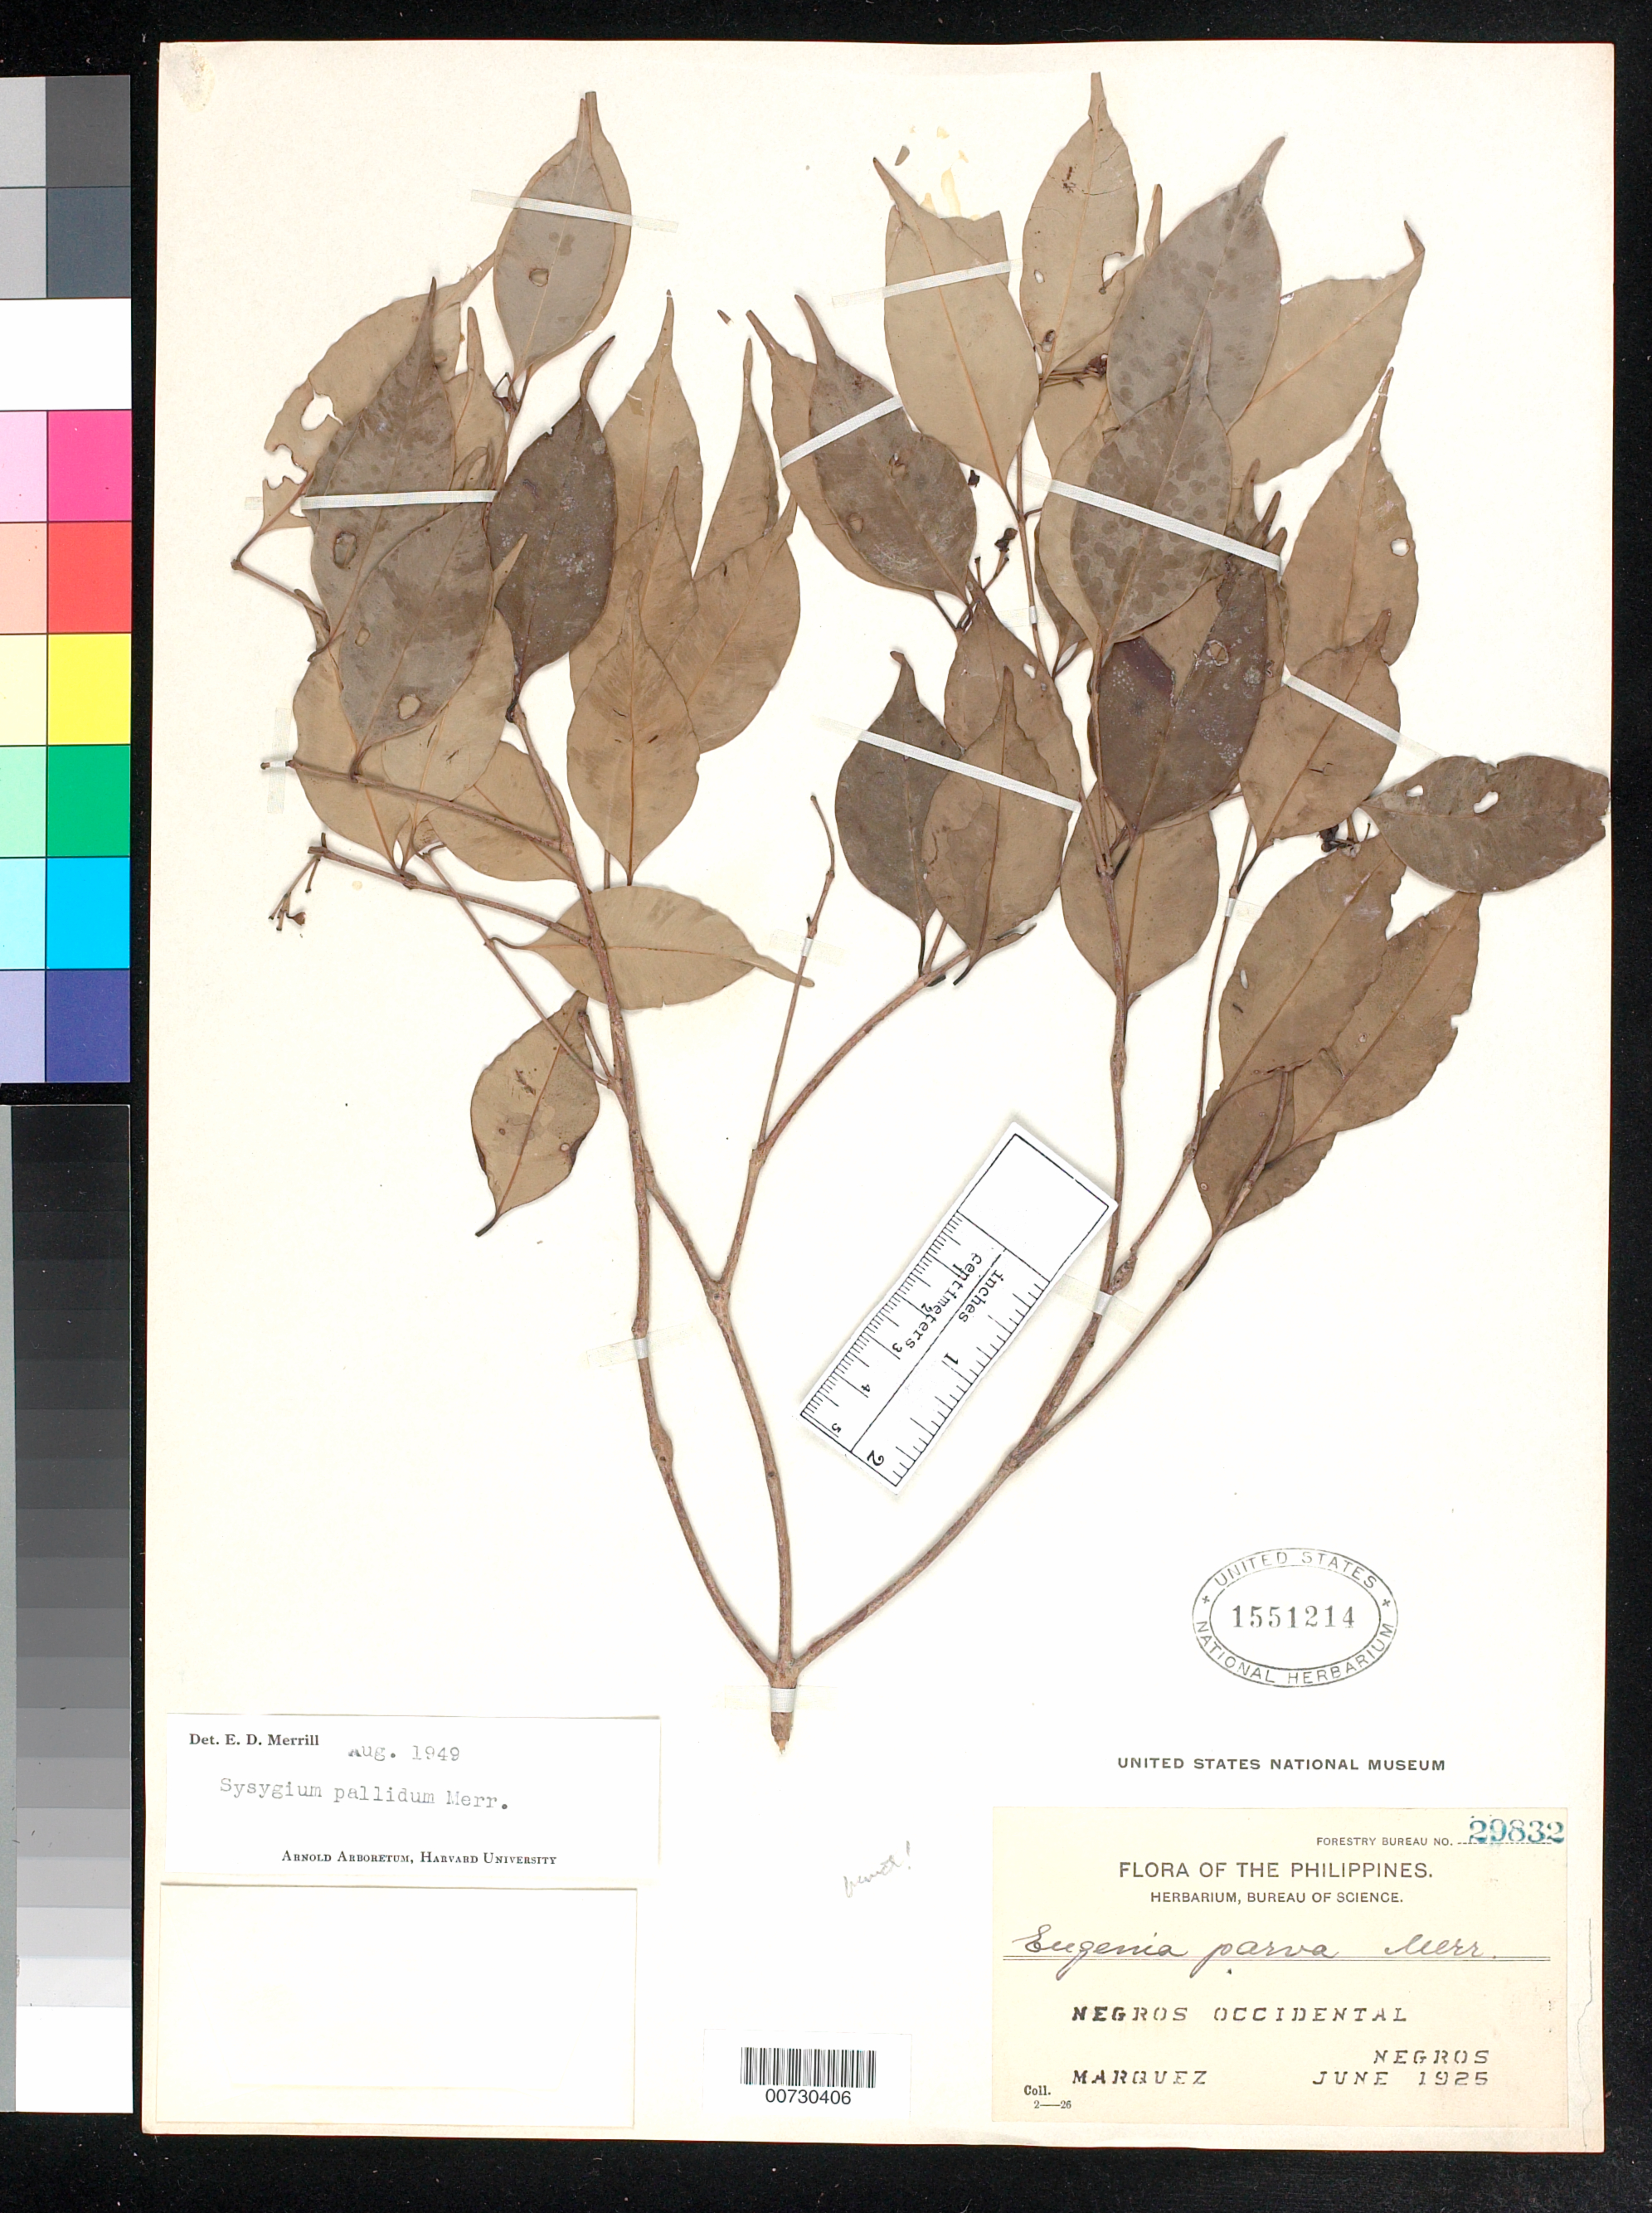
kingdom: Plantae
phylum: Tracheophyta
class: Magnoliopsida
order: Myrtales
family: Myrtaceae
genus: Syzygium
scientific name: Syzygium pallidum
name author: Merr.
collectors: -. Marquez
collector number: For. Bur. 29832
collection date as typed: Jun 1925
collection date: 1925-06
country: Philippines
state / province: Western Visayas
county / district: Negros Occidental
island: Negros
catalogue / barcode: US 1551214